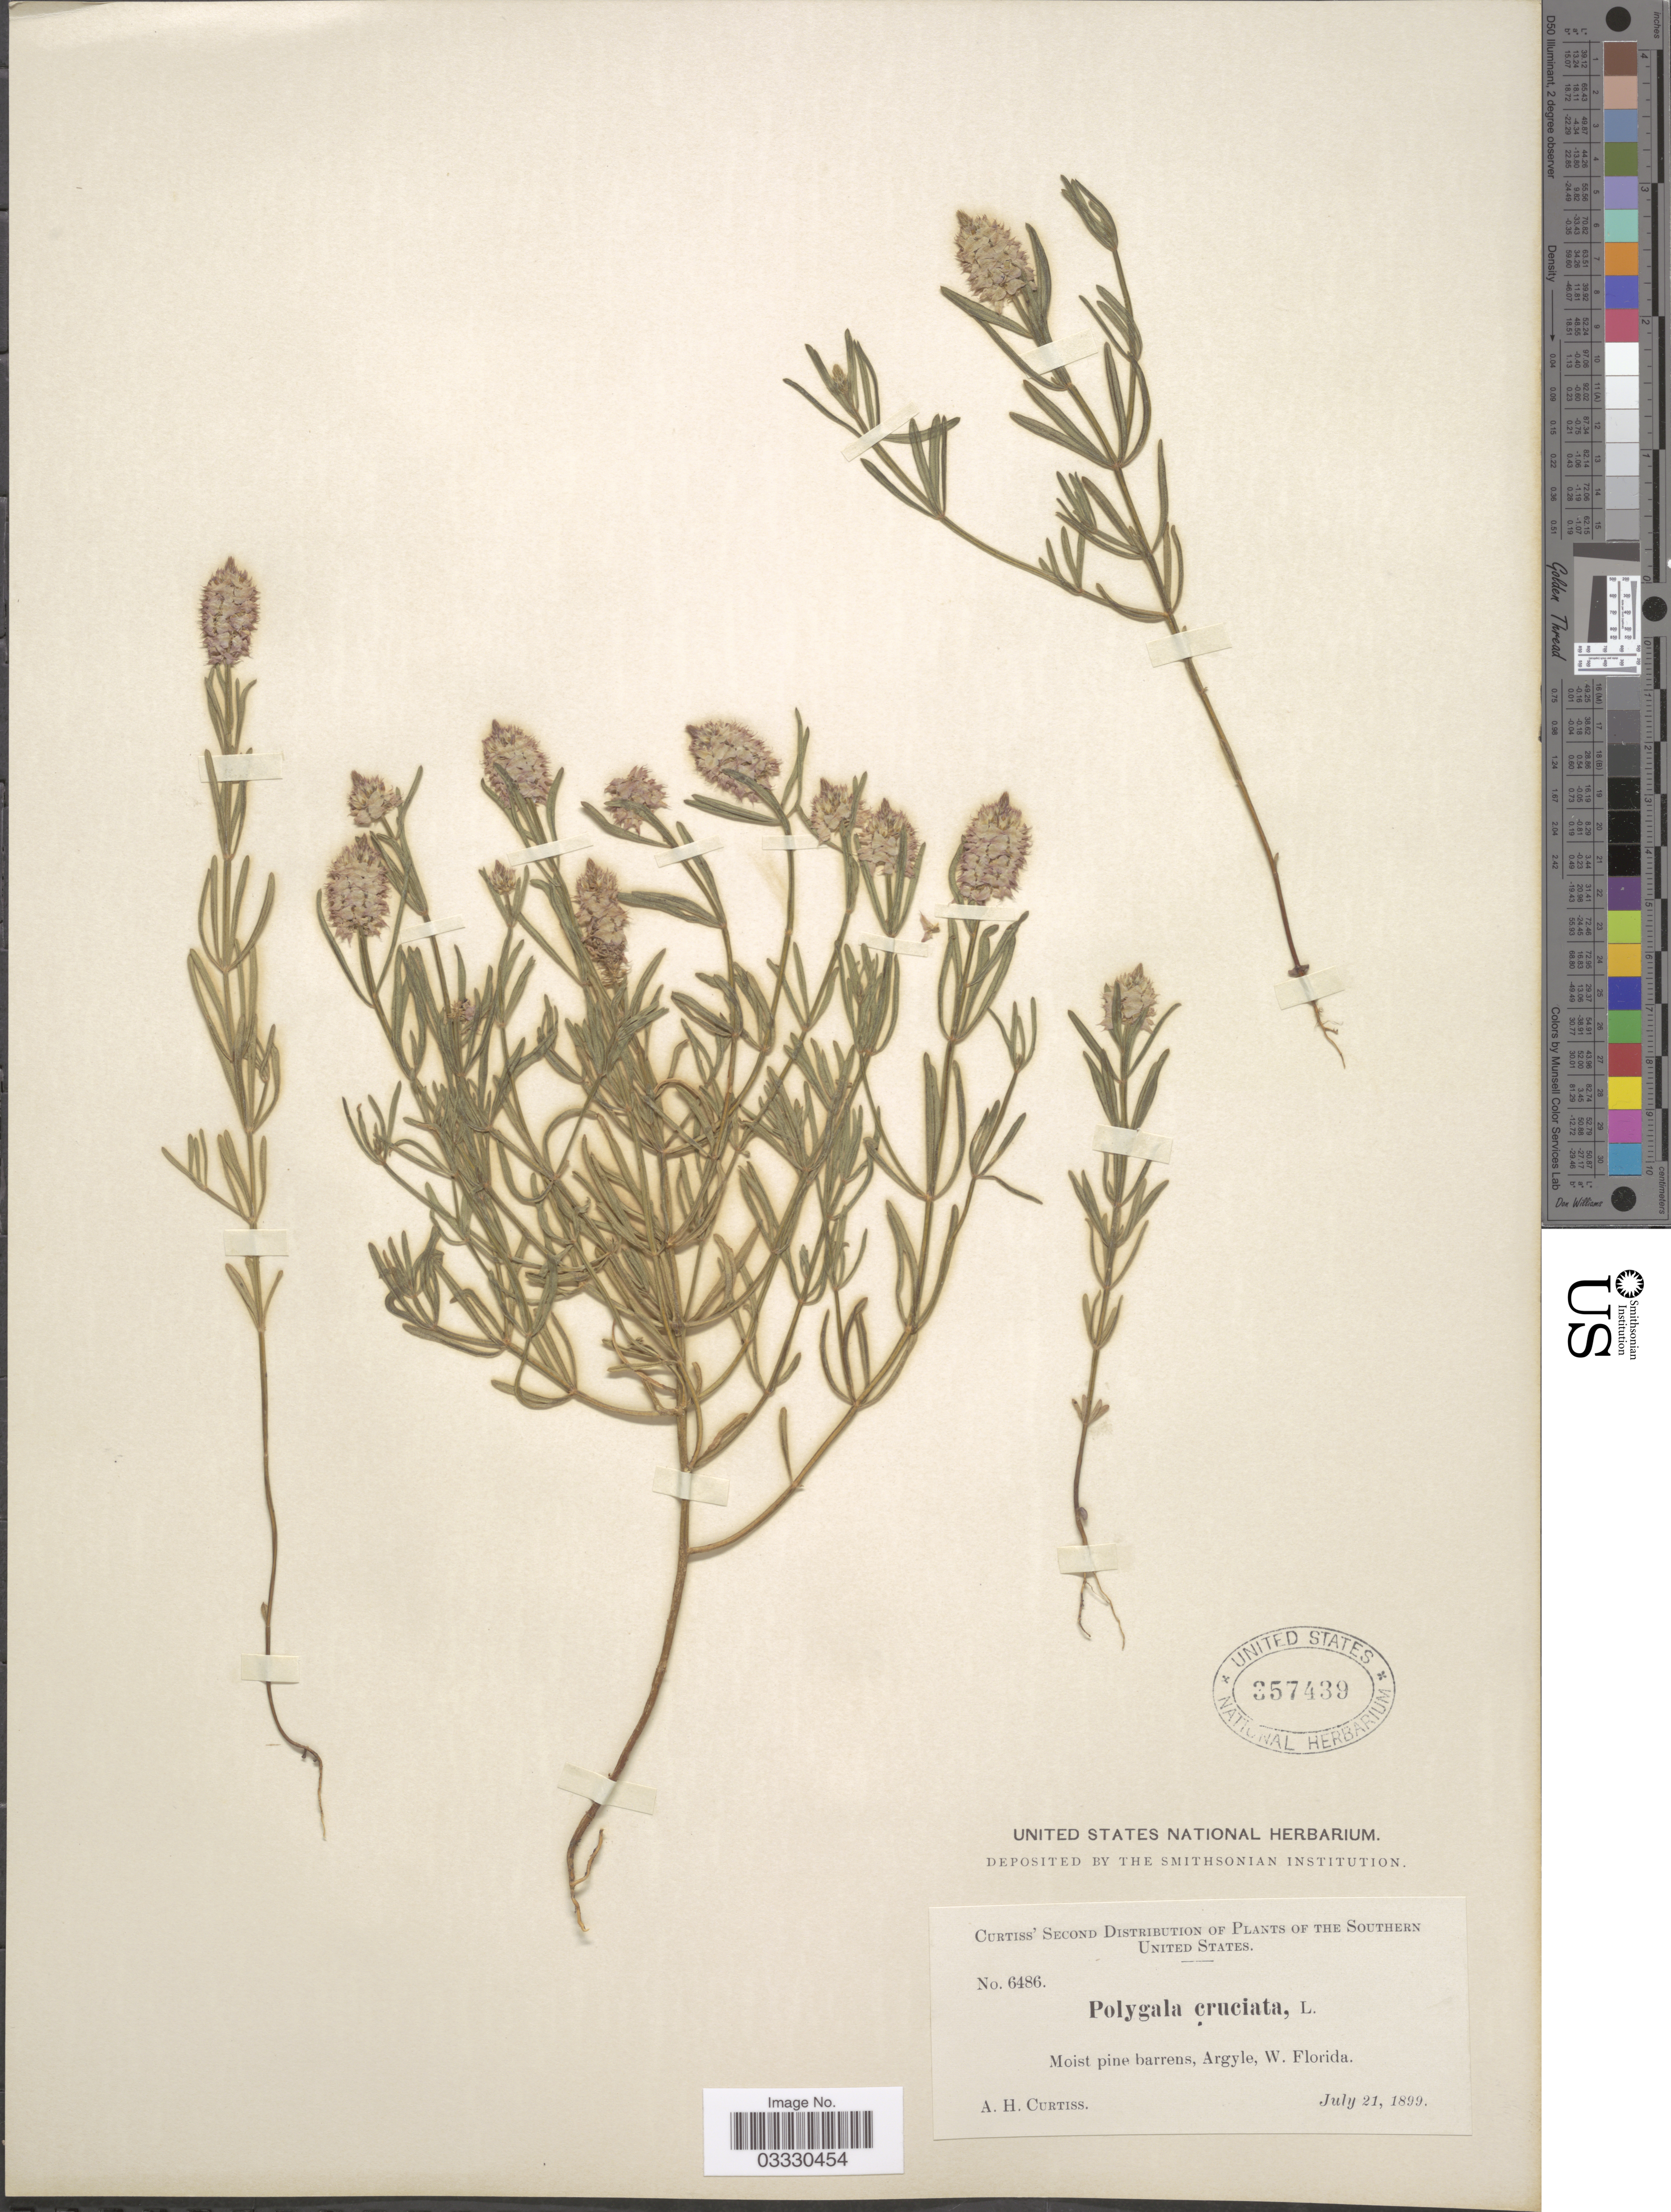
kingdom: Plantae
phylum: Tracheophyta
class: Magnoliopsida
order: Fabales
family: Polygalaceae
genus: Polygala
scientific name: Polygala cruciata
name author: L.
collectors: A. H. Curtiss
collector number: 6486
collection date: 1899-07-21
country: United States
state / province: Florida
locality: Southern United States. Argyle, W. Florida.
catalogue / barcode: US 357439